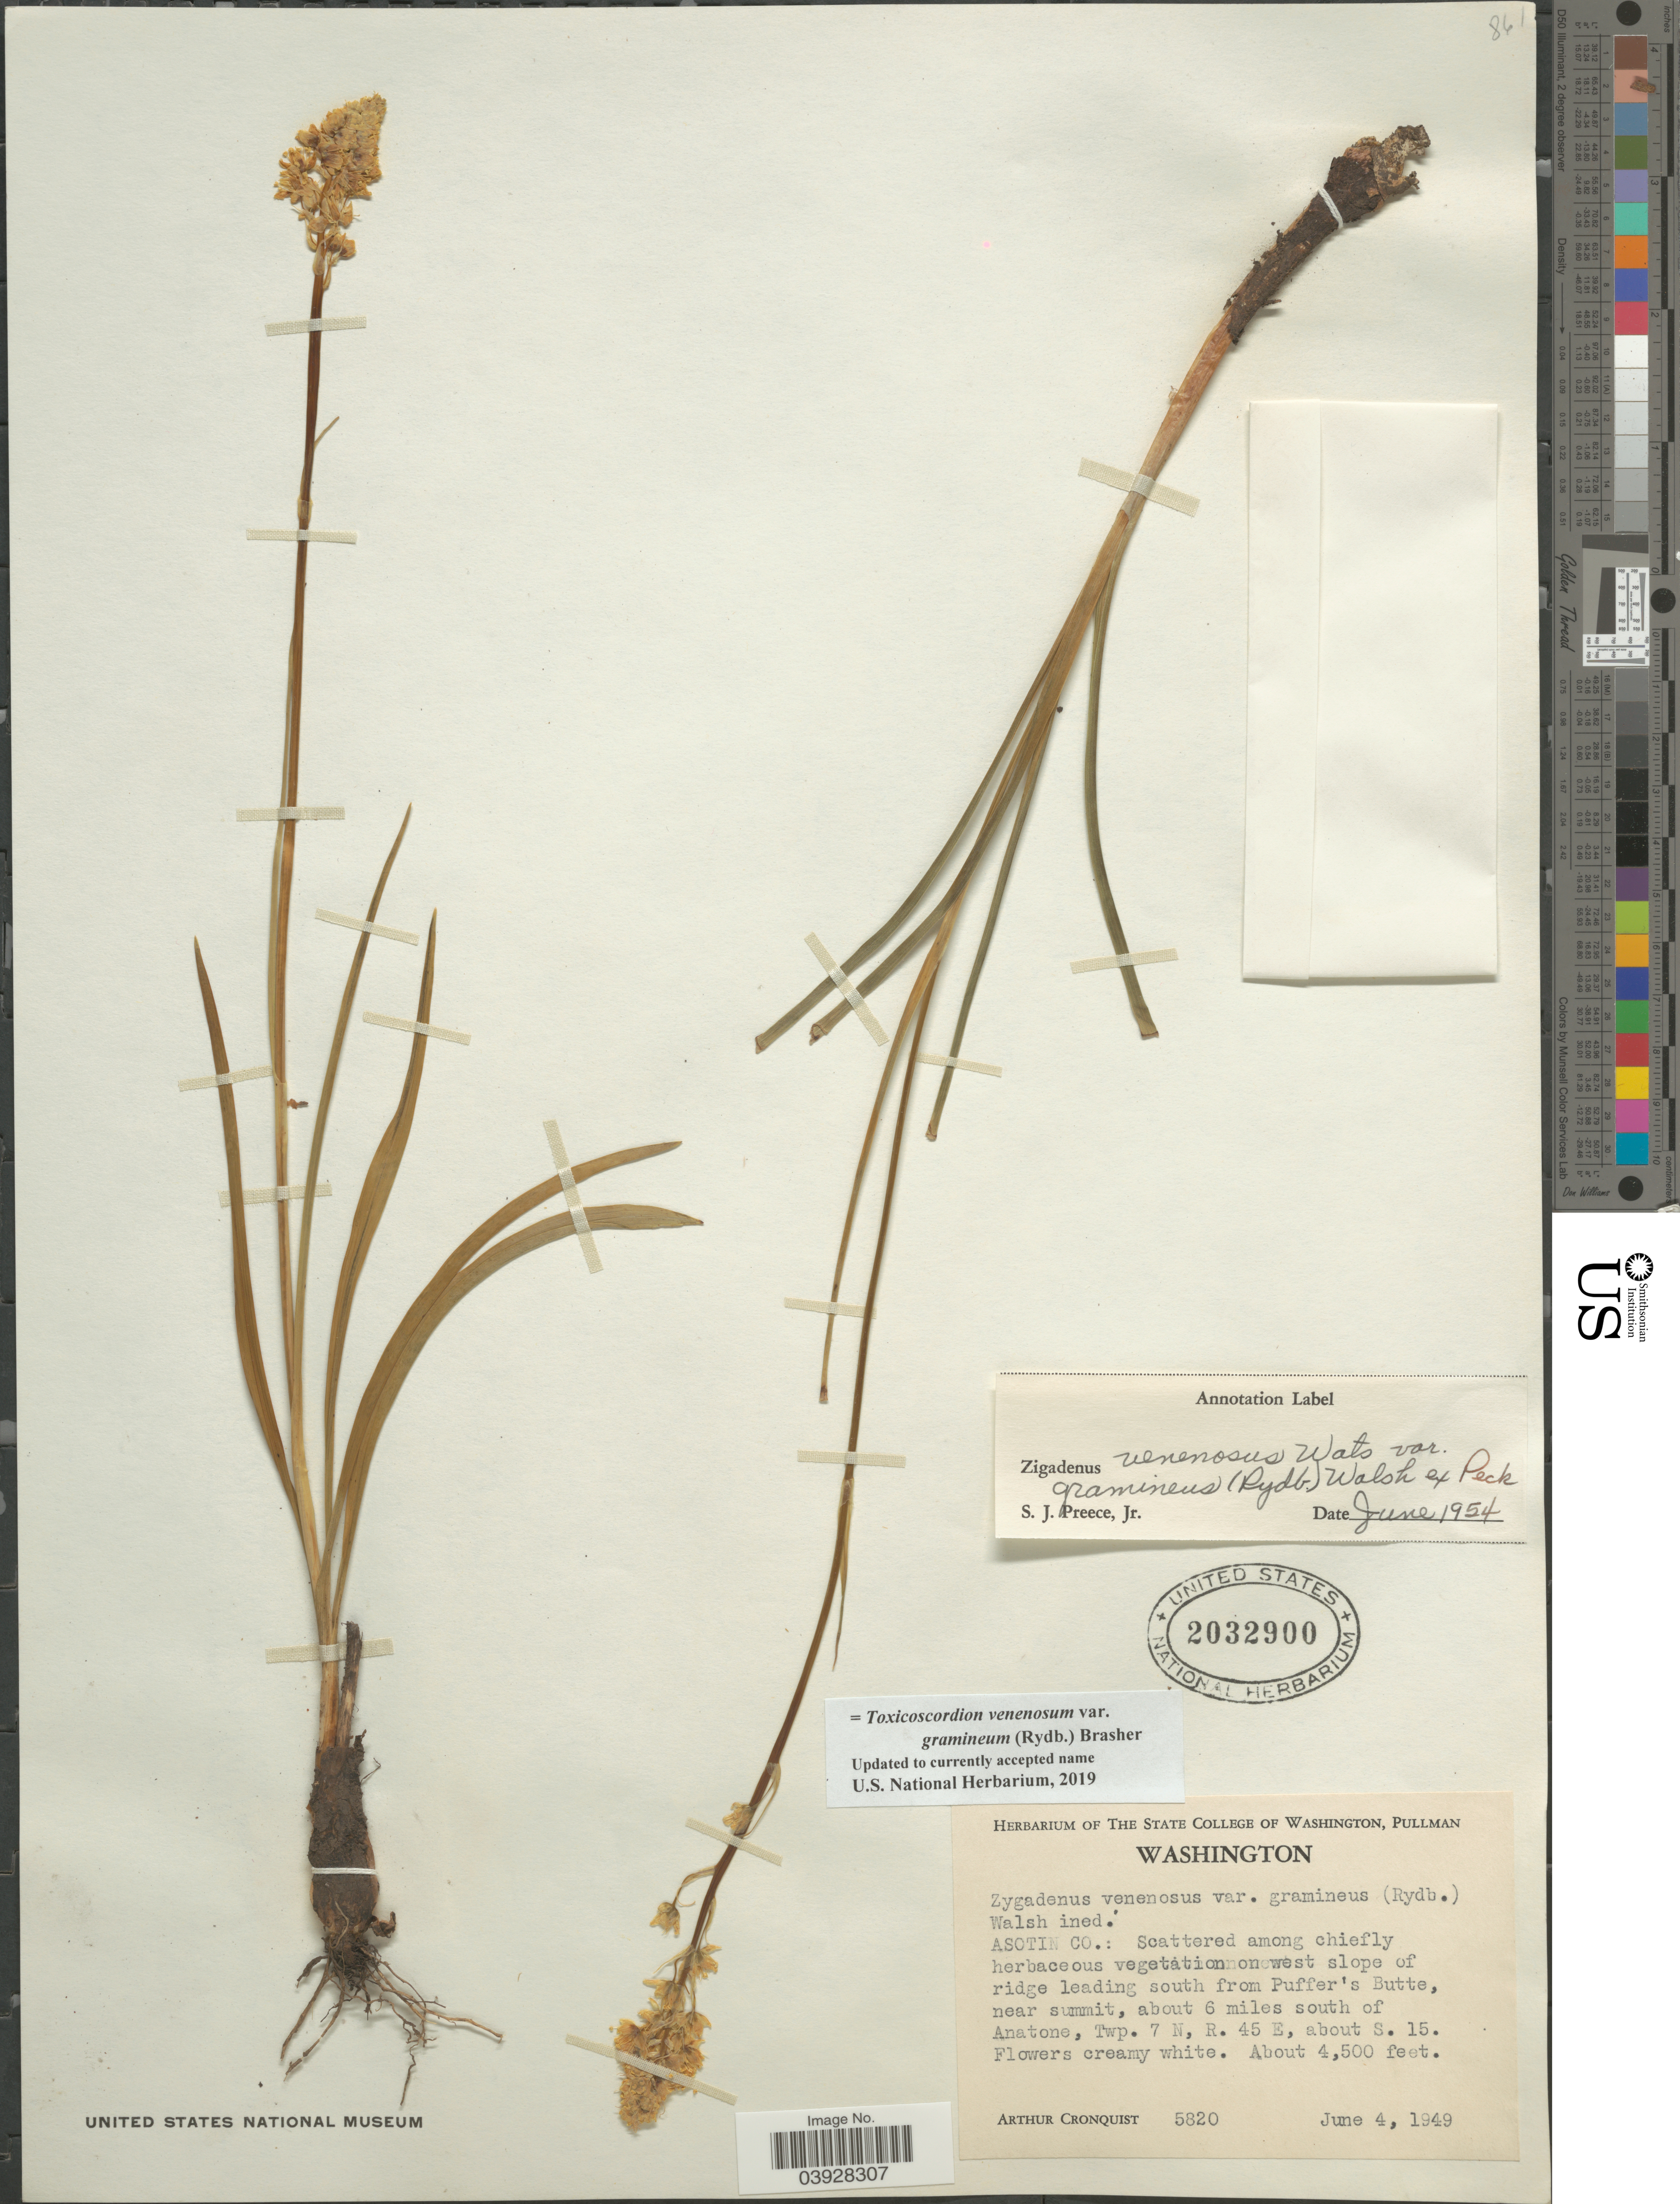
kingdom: Plantae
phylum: Tracheophyta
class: Liliopsida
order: Liliales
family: Melanthiaceae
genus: Toxicoscordion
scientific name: Toxicoscordion venenosum var. gramineum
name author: (Rydb.) Brasher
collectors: A. J. Cronquist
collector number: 5820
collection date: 1949-06-04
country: United States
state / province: Washington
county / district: Asotin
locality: Asotin Co.: West slope of ridge leading south from Puffer's Butte, near summit, about 6 miles south of Anatone, Twp. 7 N, R. 45 E, about S. 15.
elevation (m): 1372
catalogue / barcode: US 2032900